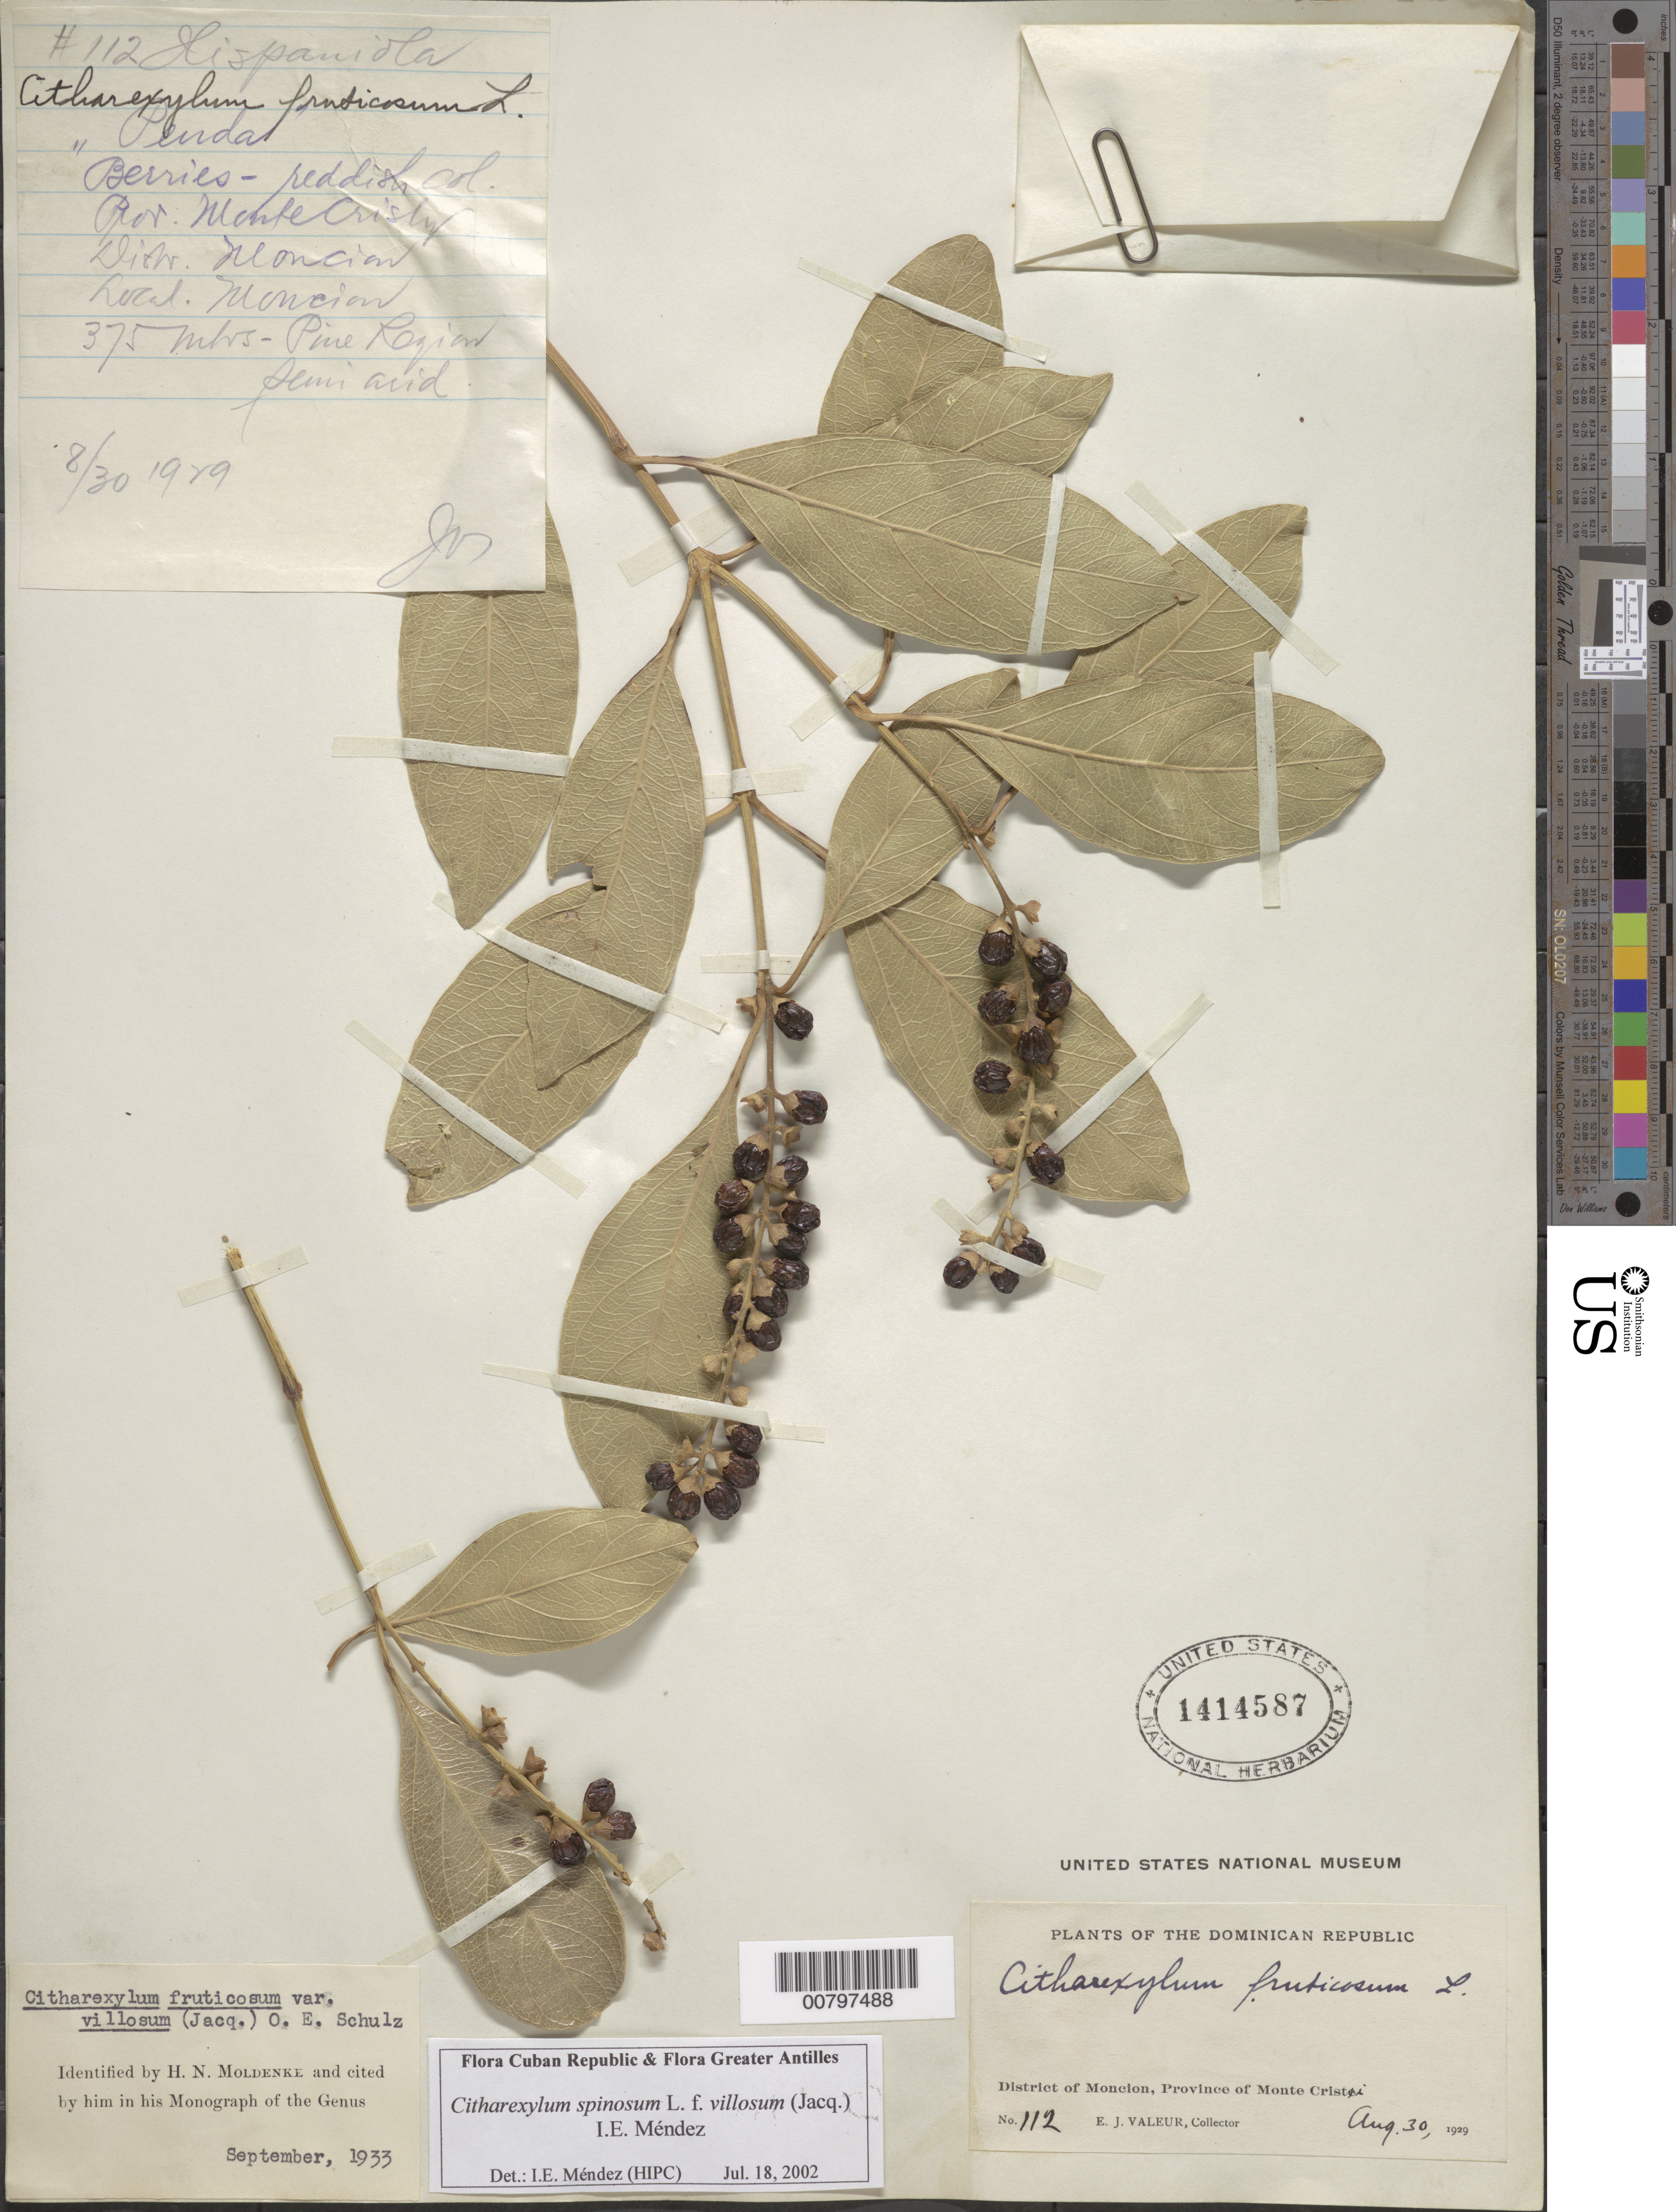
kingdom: Plantae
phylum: Tracheophyta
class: Magnoliopsida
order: Lamiales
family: Verbenaceae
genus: Citharexylum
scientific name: Citharexylum spinosum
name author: L.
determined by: Méndez, Isidro E., (HIPC)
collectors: E. Valeur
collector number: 112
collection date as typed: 30 Aug 1929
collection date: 1929-08-30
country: Dominican Republic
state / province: Monte Cristi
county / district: Monción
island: Hispaniola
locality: Moncion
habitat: Semi arid pine region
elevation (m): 375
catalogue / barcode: US 1414587